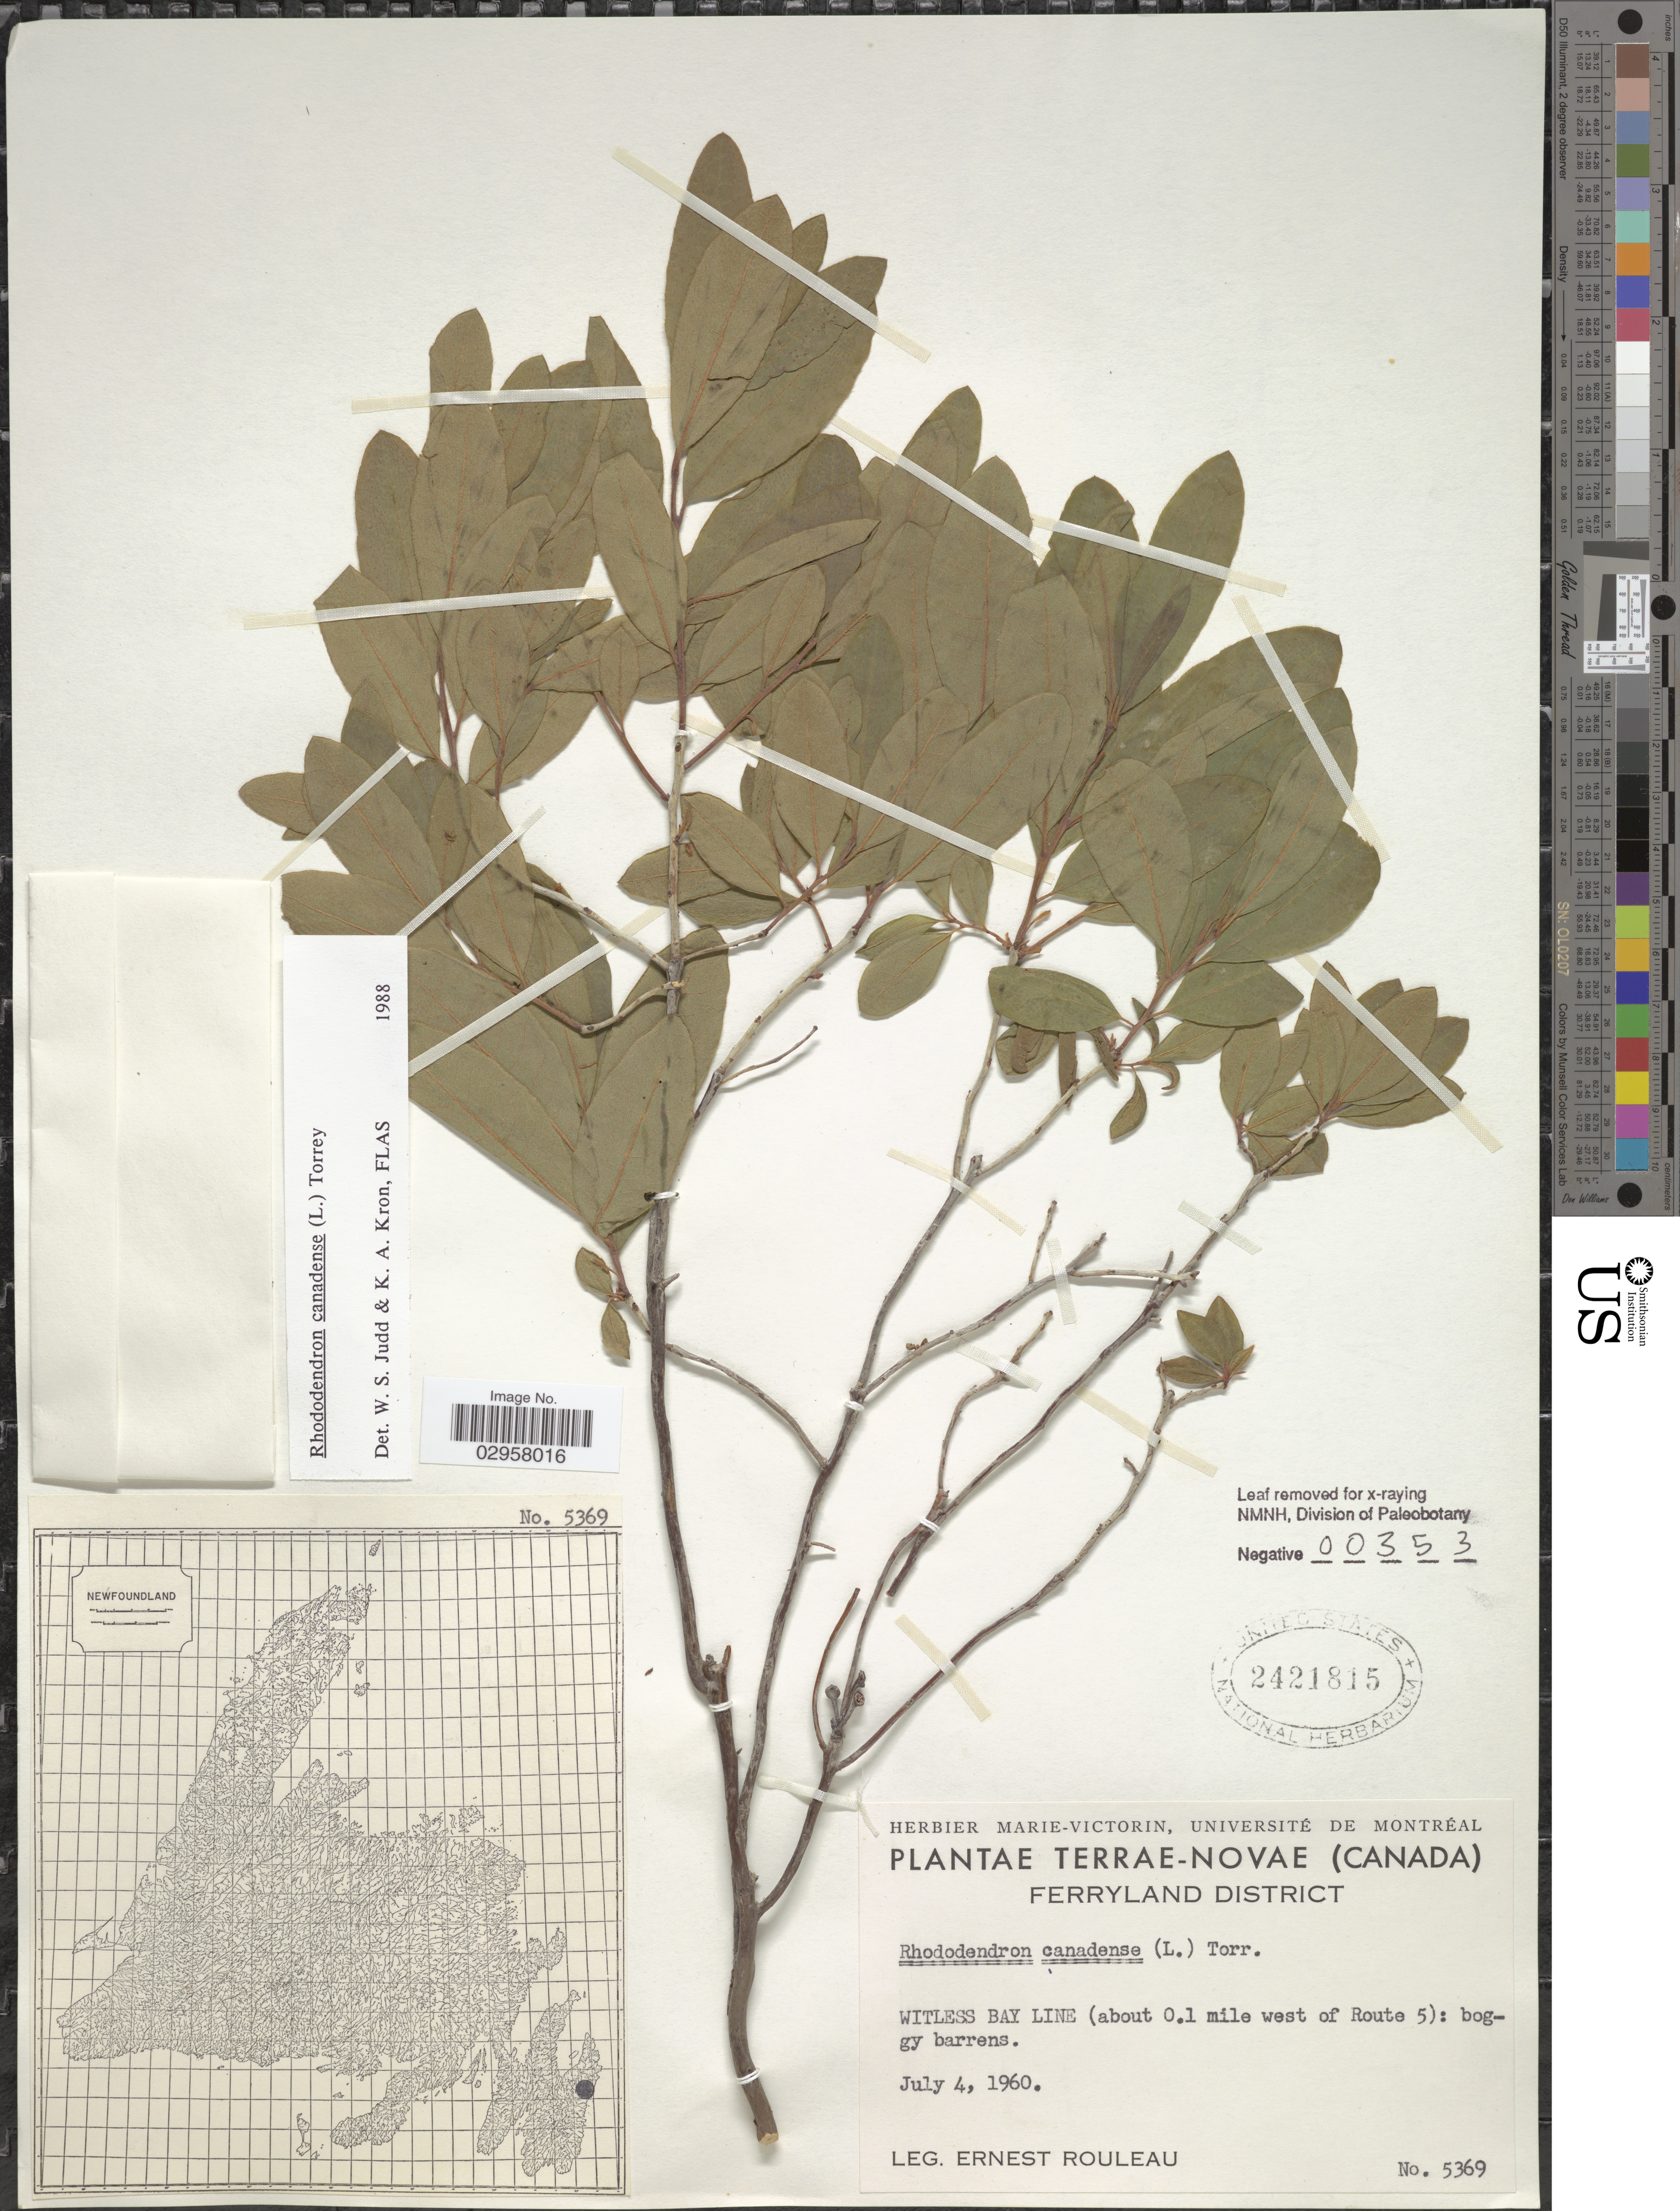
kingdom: Plantae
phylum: Tracheophyta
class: Magnoliopsida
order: Ericales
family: Ericaceae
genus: Rhododendron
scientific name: Rhododendron canadense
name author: (L.) Torr.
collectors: E. Rouleau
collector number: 5369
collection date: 1960-07-04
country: Canada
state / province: Newfoundland and Labrador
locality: Terrae-Novae. Ferryland District. Witless Bay Line (about 0.1 mile west of Route 5): boggy barrens.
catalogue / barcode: US 2421815